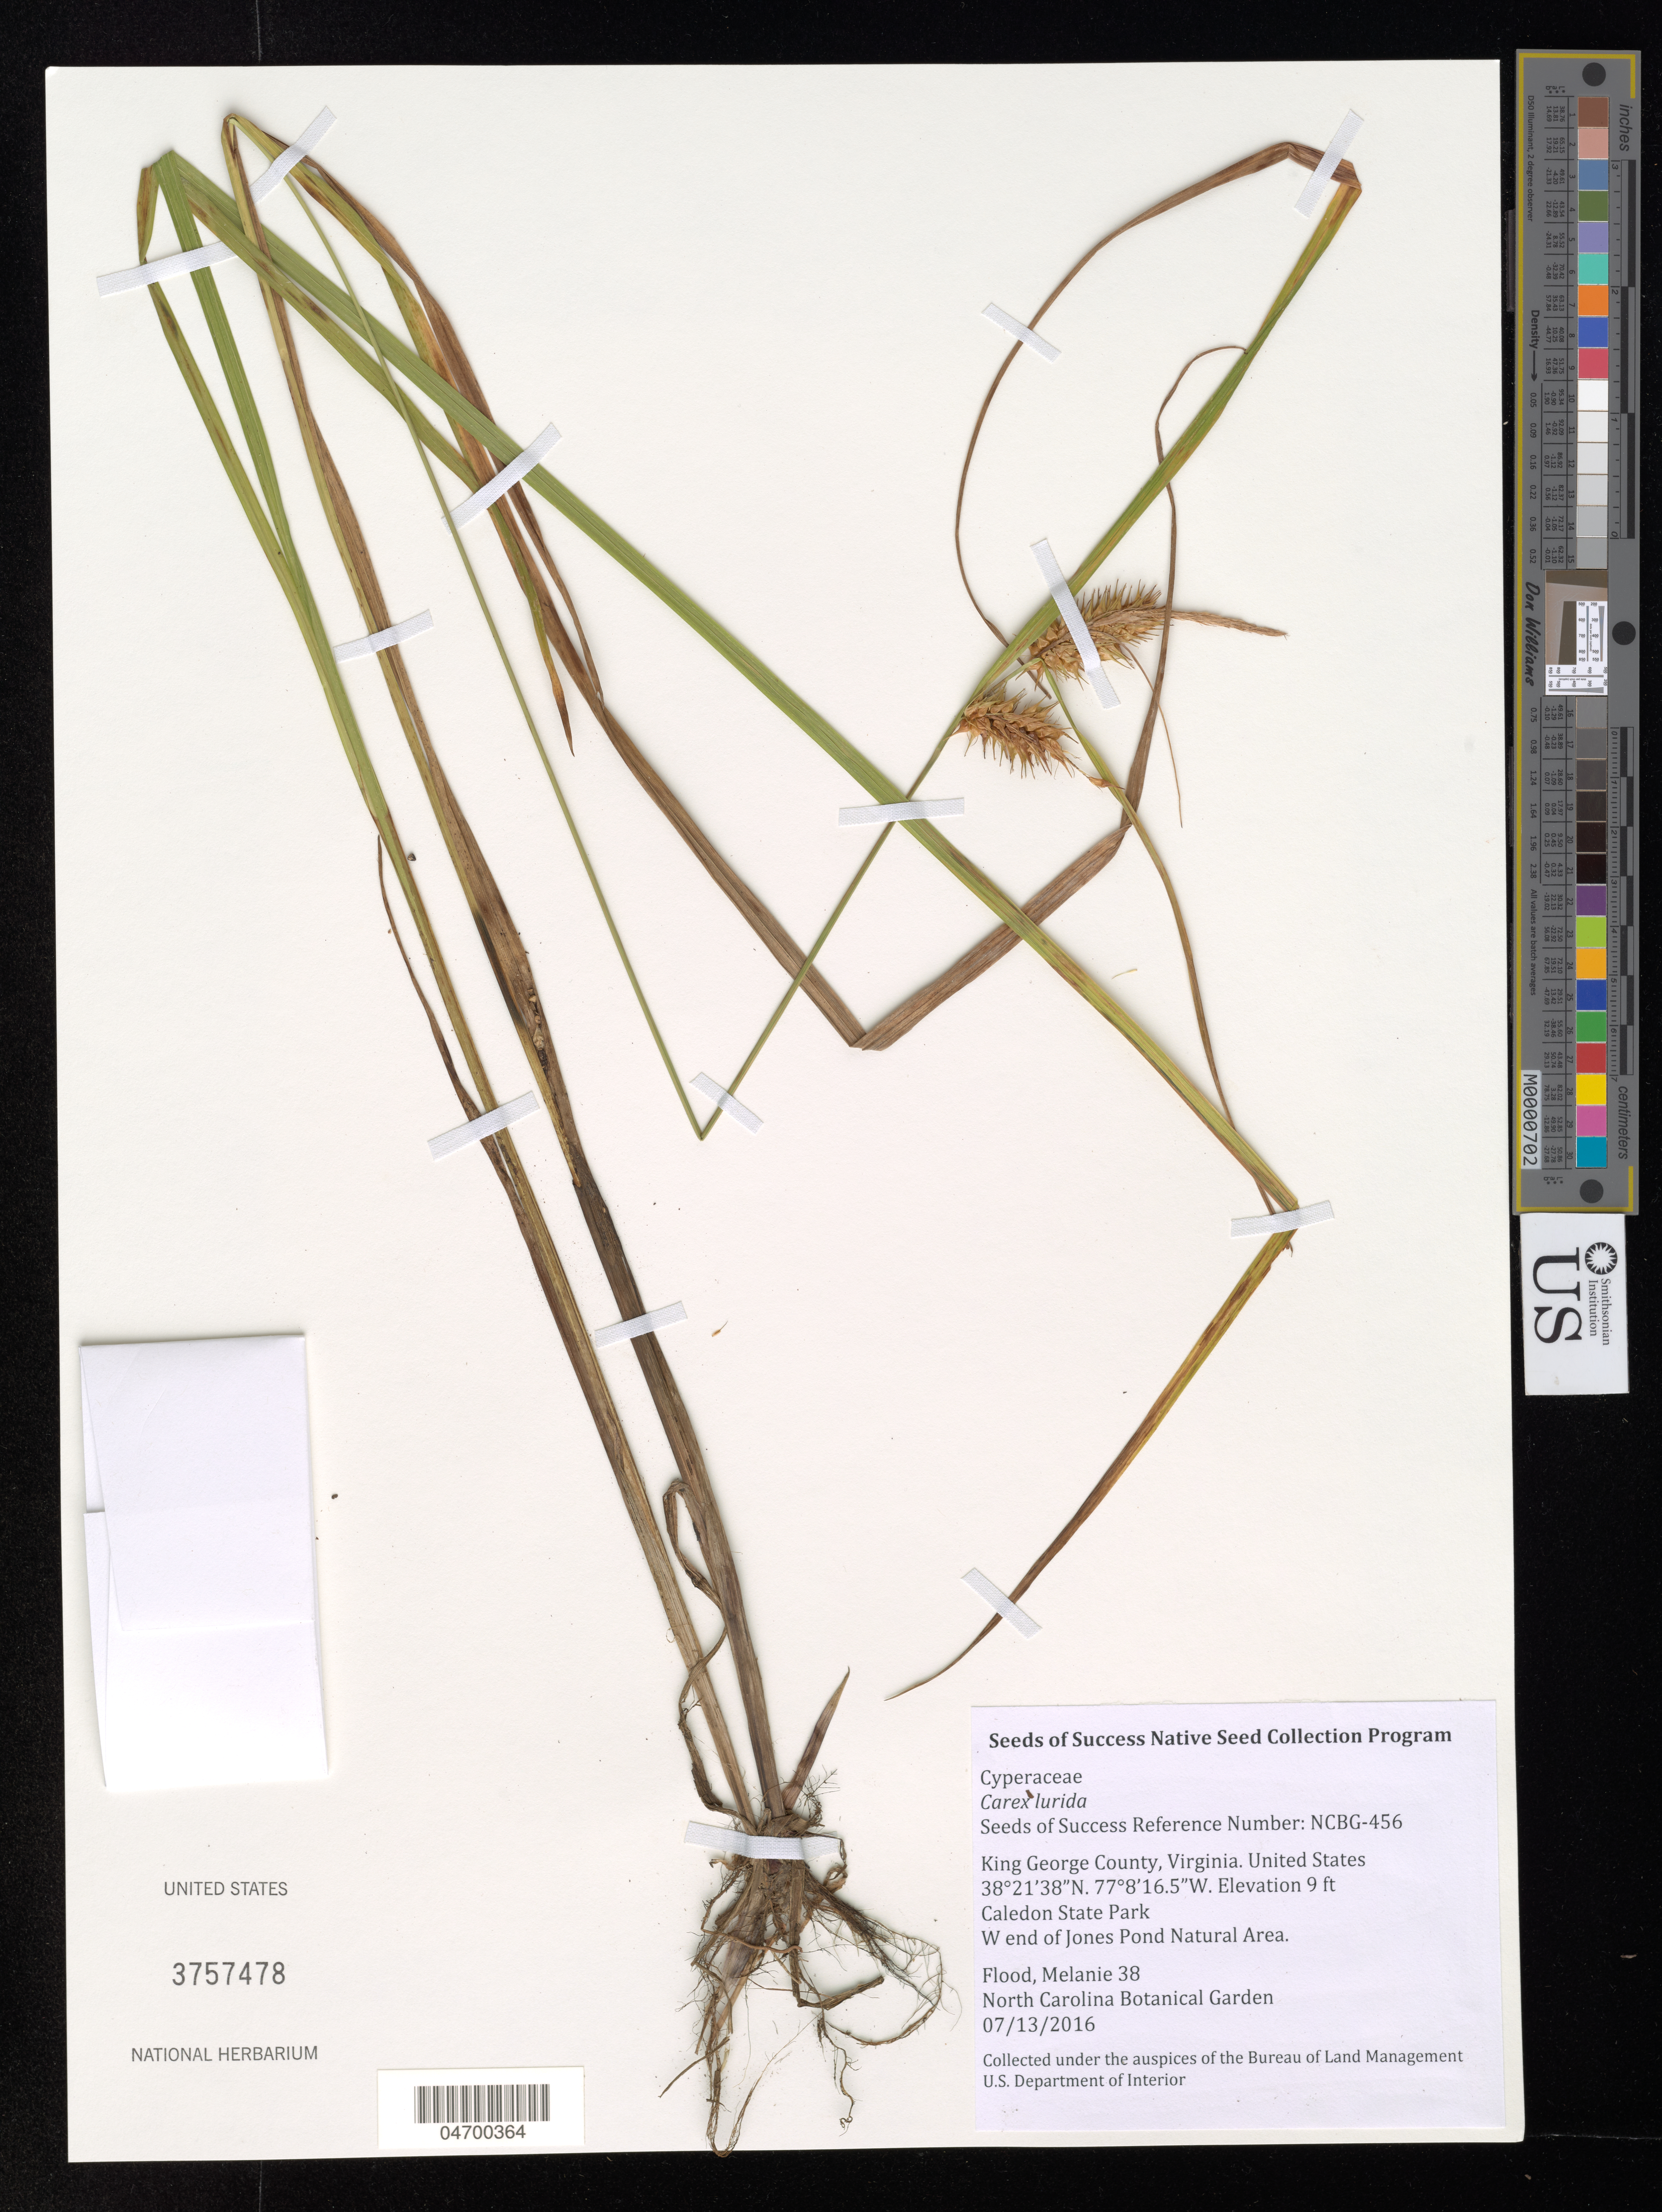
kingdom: Plantae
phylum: Tracheophyta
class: Liliopsida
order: Poales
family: Cyperaceae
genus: Carex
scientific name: Carex lurida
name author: Wahlenb.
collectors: M. Flood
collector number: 38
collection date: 2016-07-13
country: United States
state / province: Virginia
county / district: King George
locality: King George County. Caledon State Park. W end of Jones Pond Natural Area.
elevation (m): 3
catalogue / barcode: US 3757478